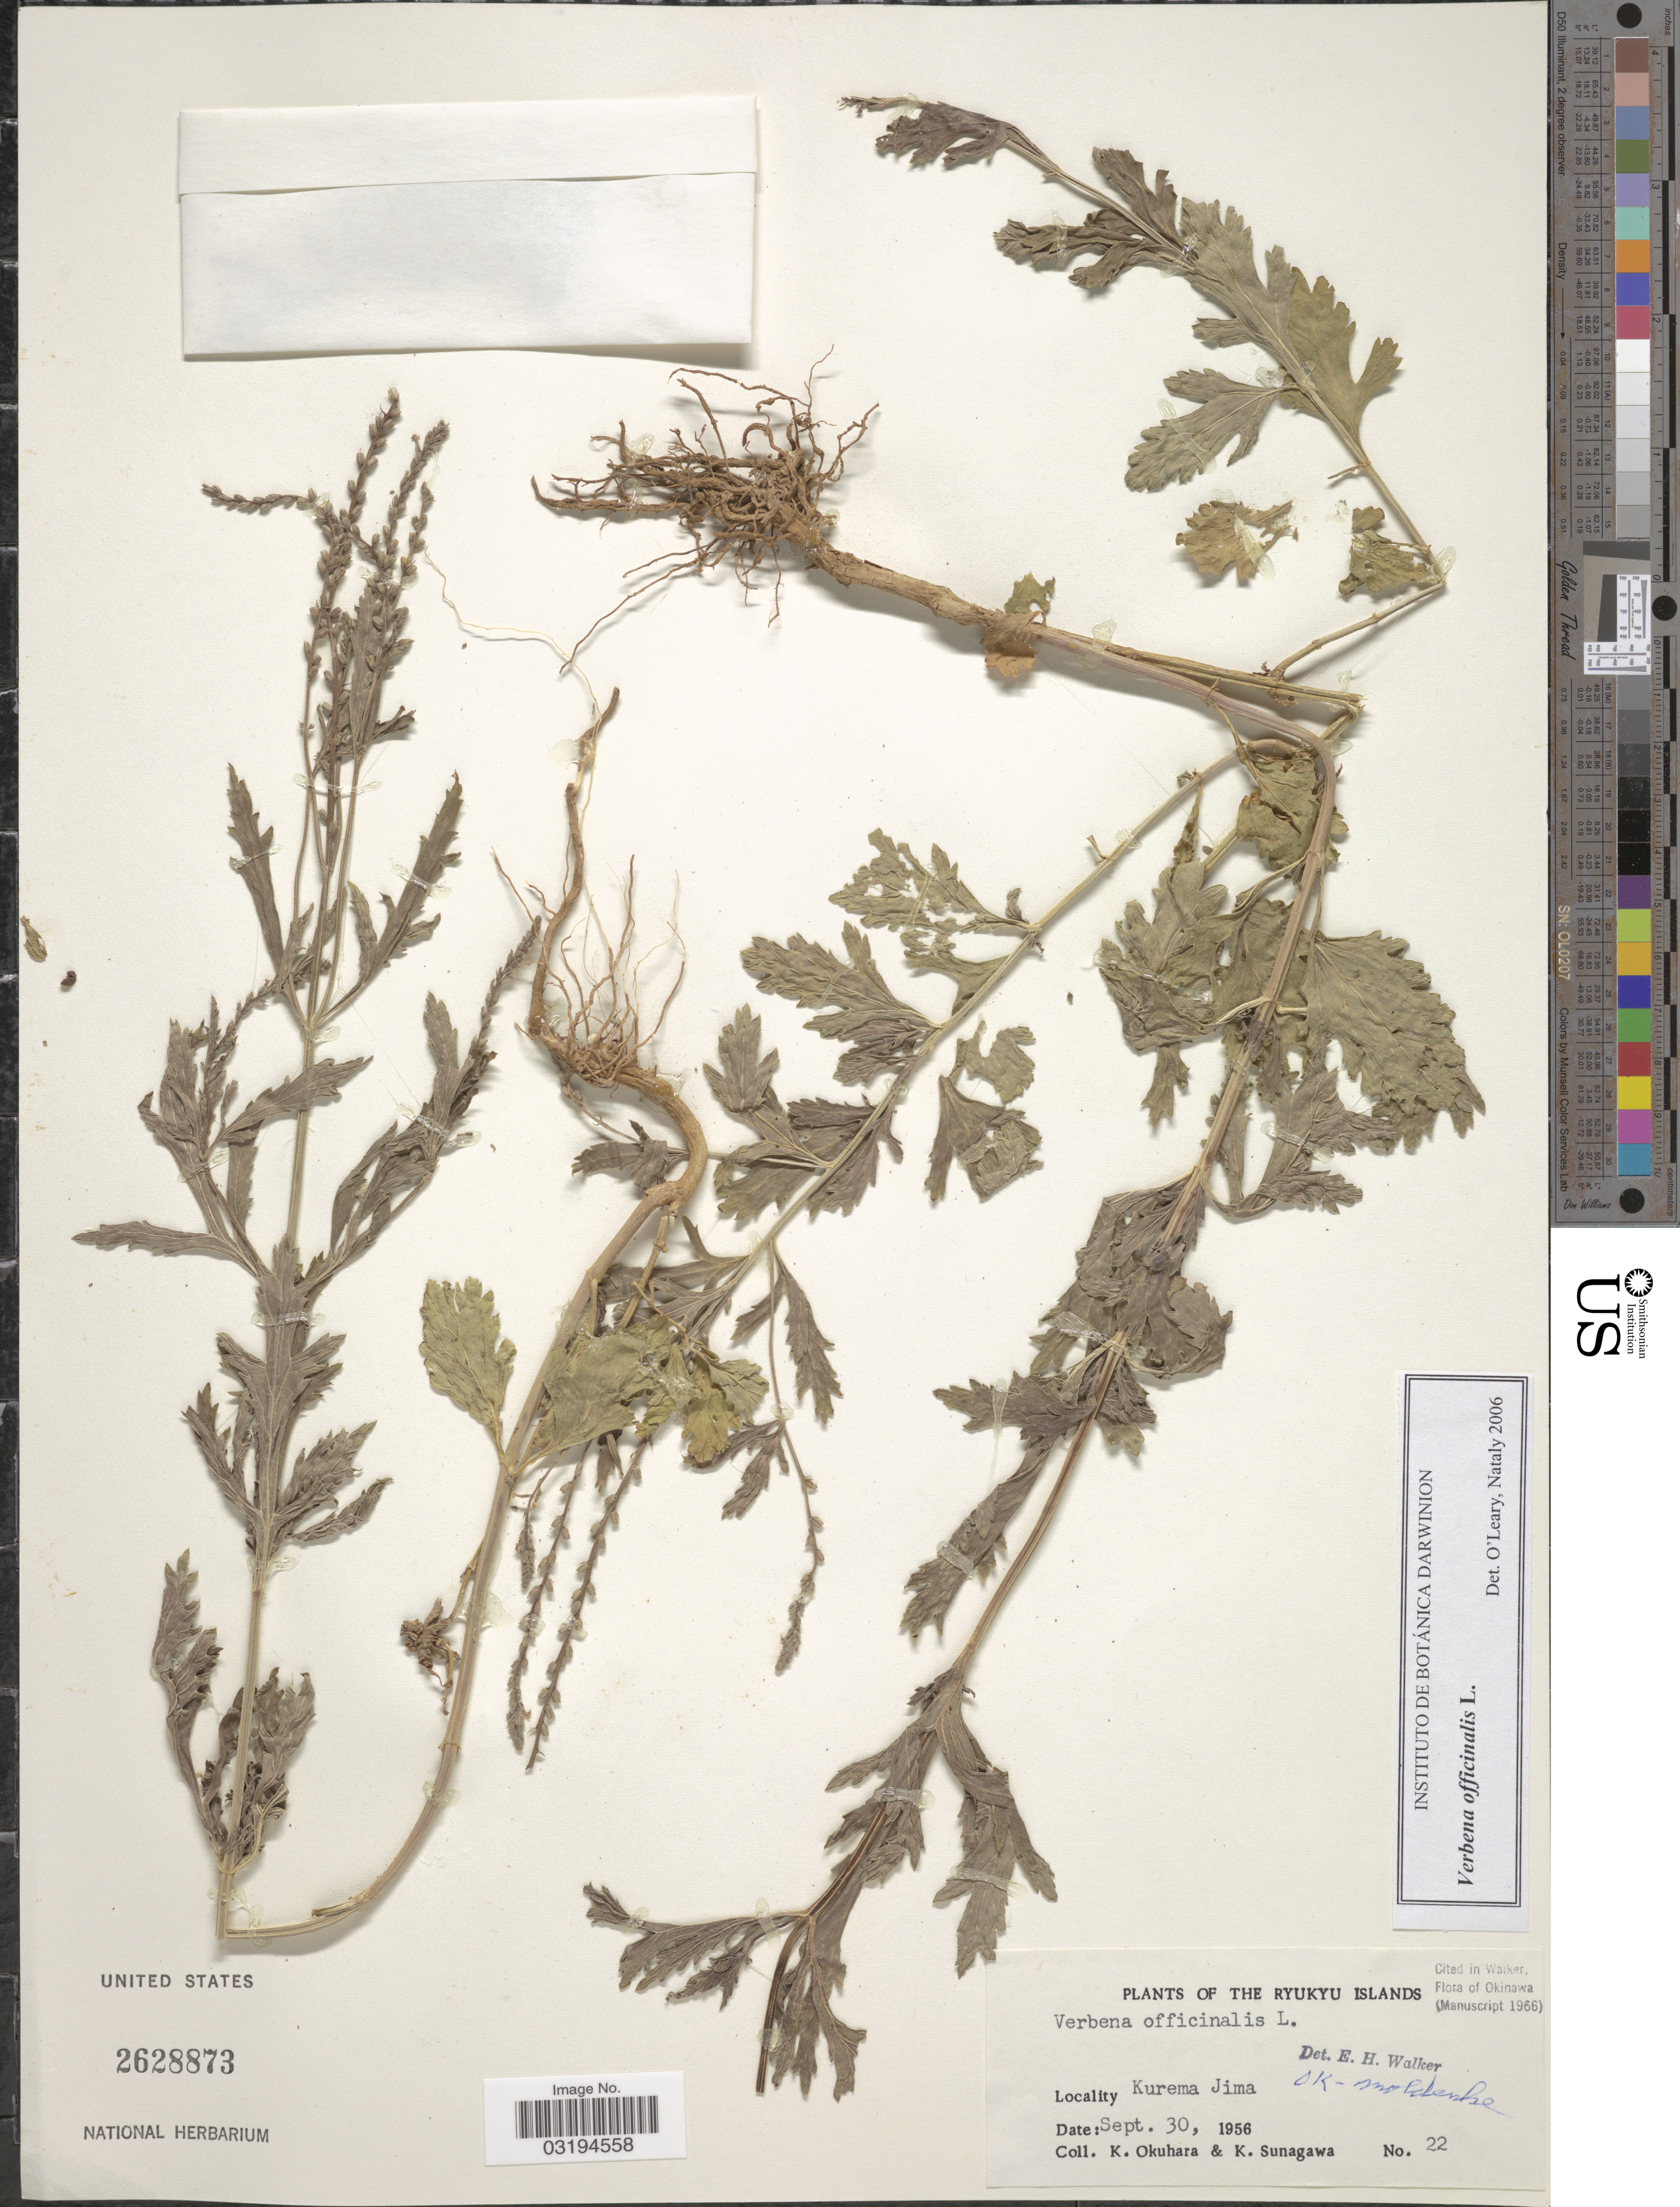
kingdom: Plantae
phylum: Tracheophyta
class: Magnoliopsida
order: Lamiales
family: Verbenaceae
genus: Verbena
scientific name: Verbena officinalis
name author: L.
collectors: K. Okuhara & K. Sunagawa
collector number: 22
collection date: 1956-09-30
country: Japan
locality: The Ryukyu Islands. Kurema Jima.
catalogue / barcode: US 2628873